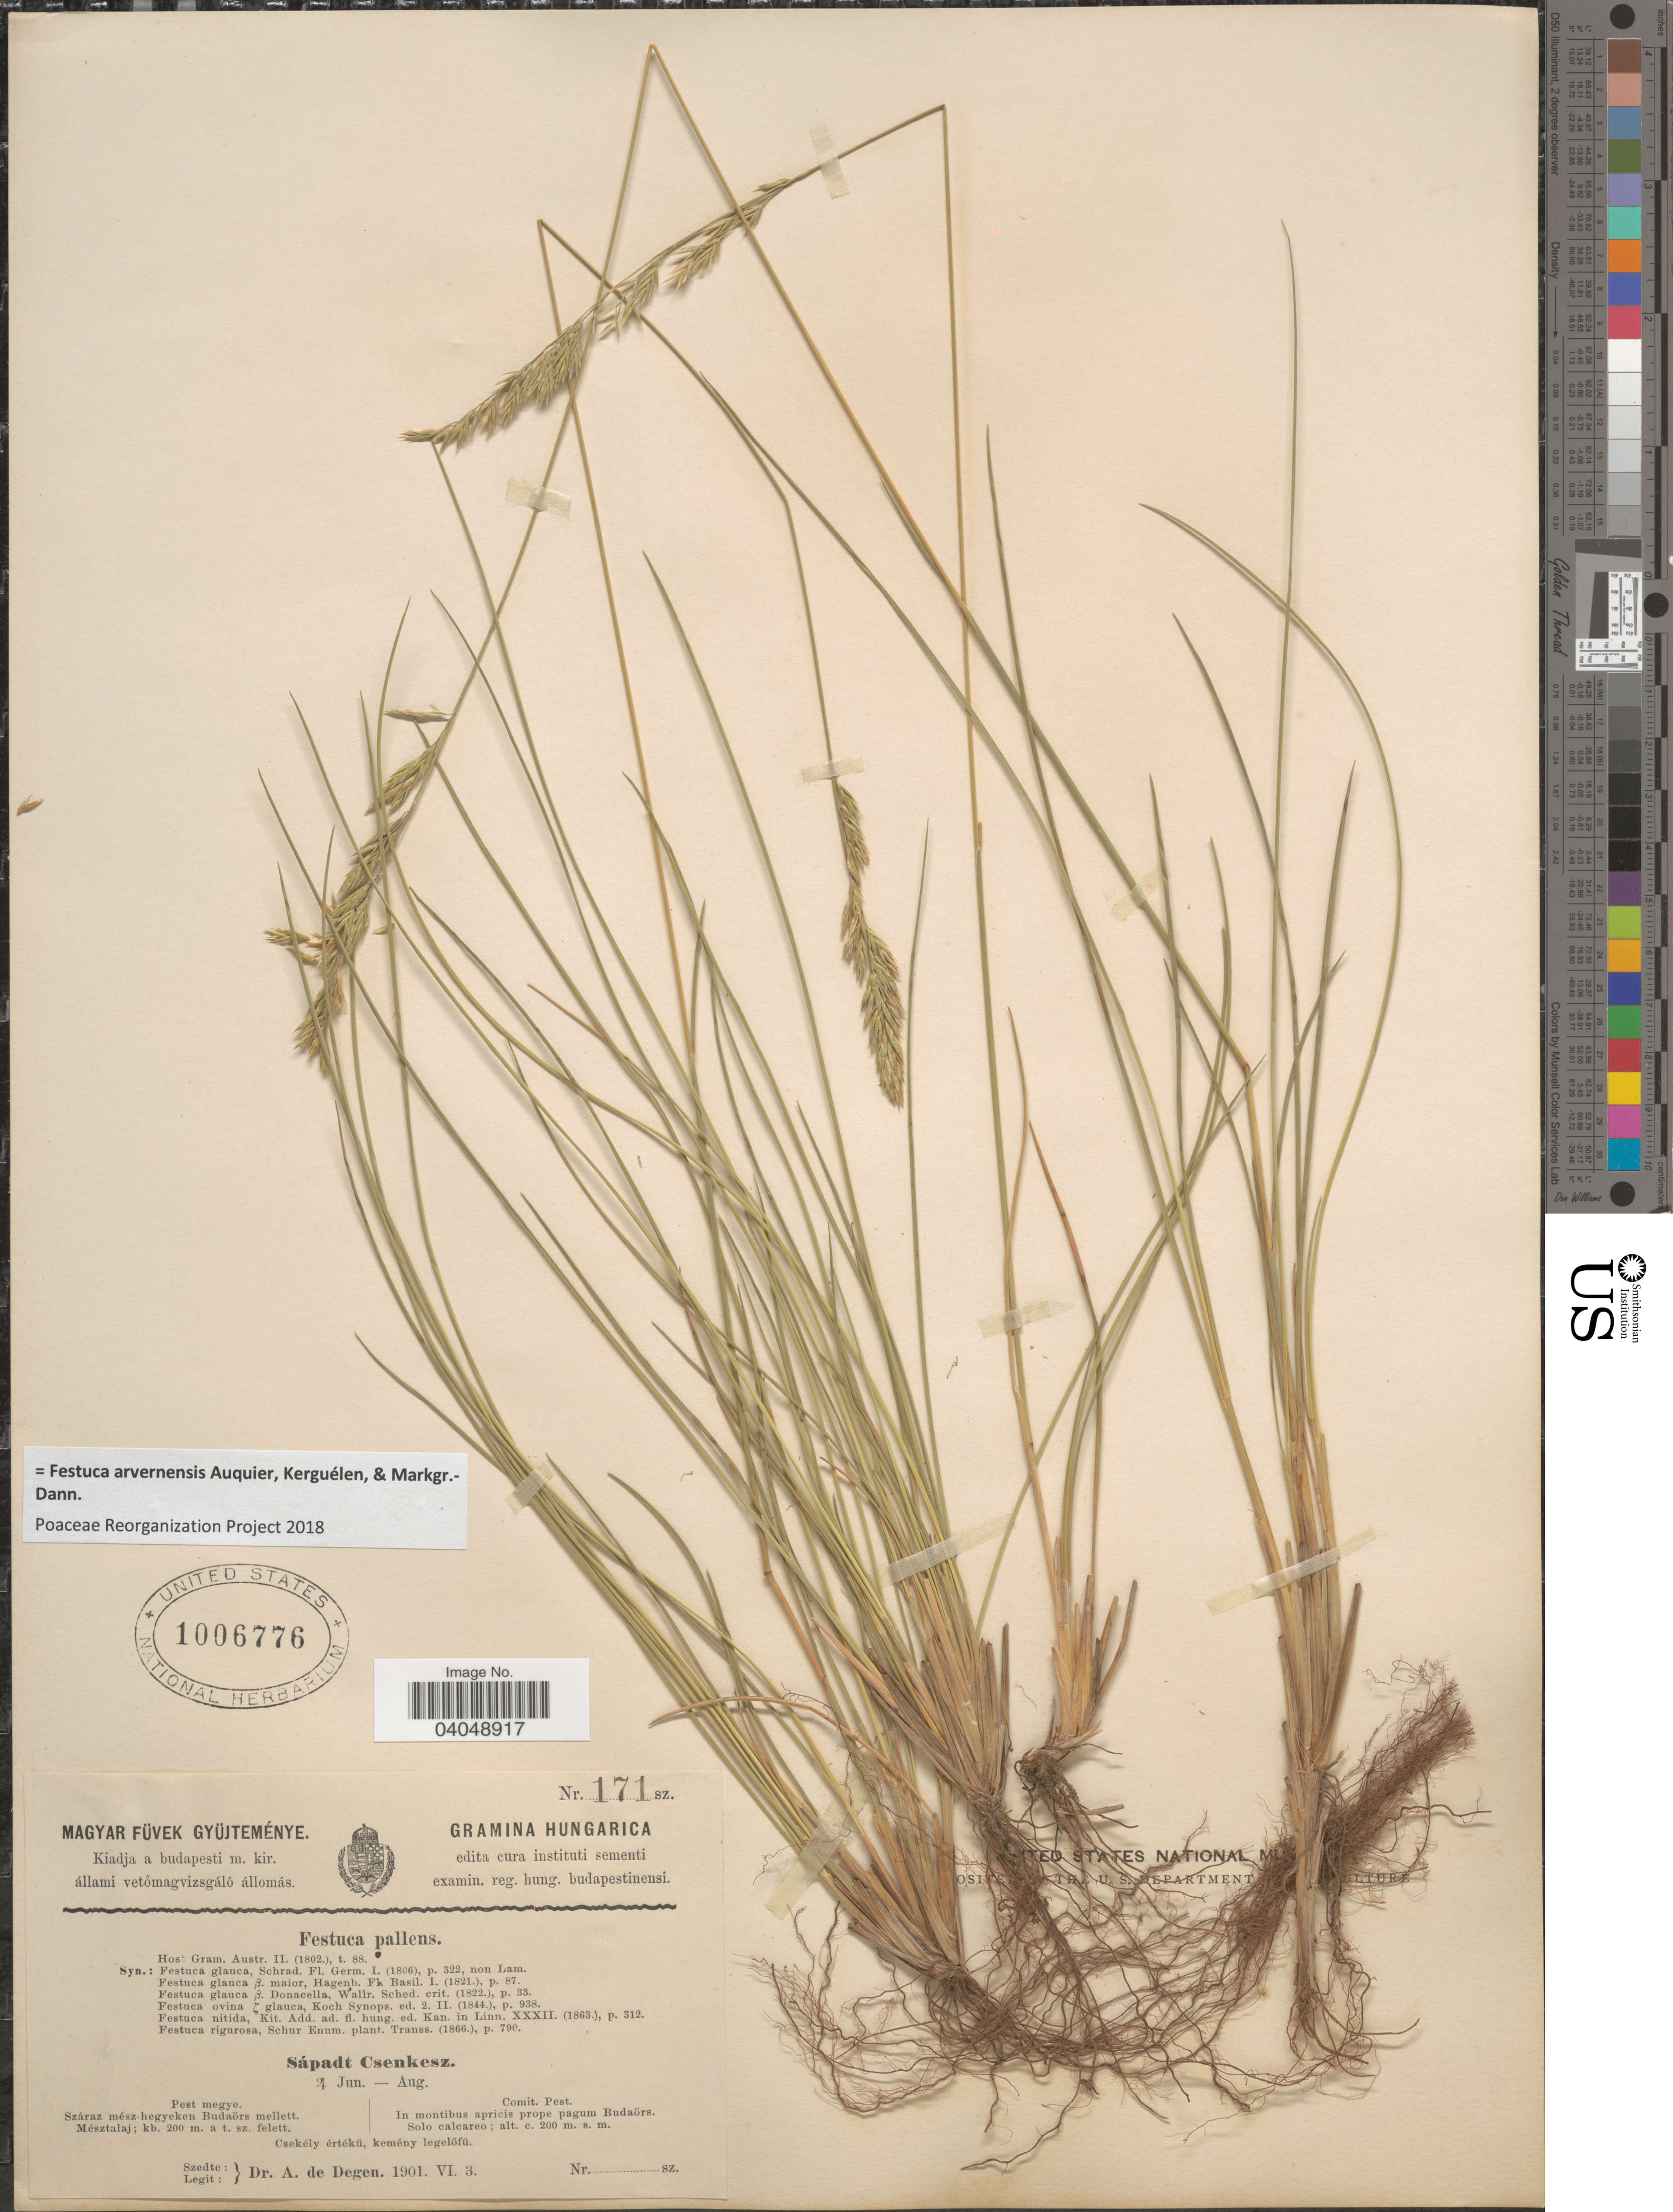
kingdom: Plantae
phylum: Tracheophyta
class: Liliopsida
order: Poales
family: Poaceae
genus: Festuca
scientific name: Festuca arvernensis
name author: Auquier et al.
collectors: A. Degen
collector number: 171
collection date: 1901-06-03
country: Hungary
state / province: Pest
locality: Hungarica. Comit. Pest. In montibus apricis prope pagum Budaörs.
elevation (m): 200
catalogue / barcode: US 1006776